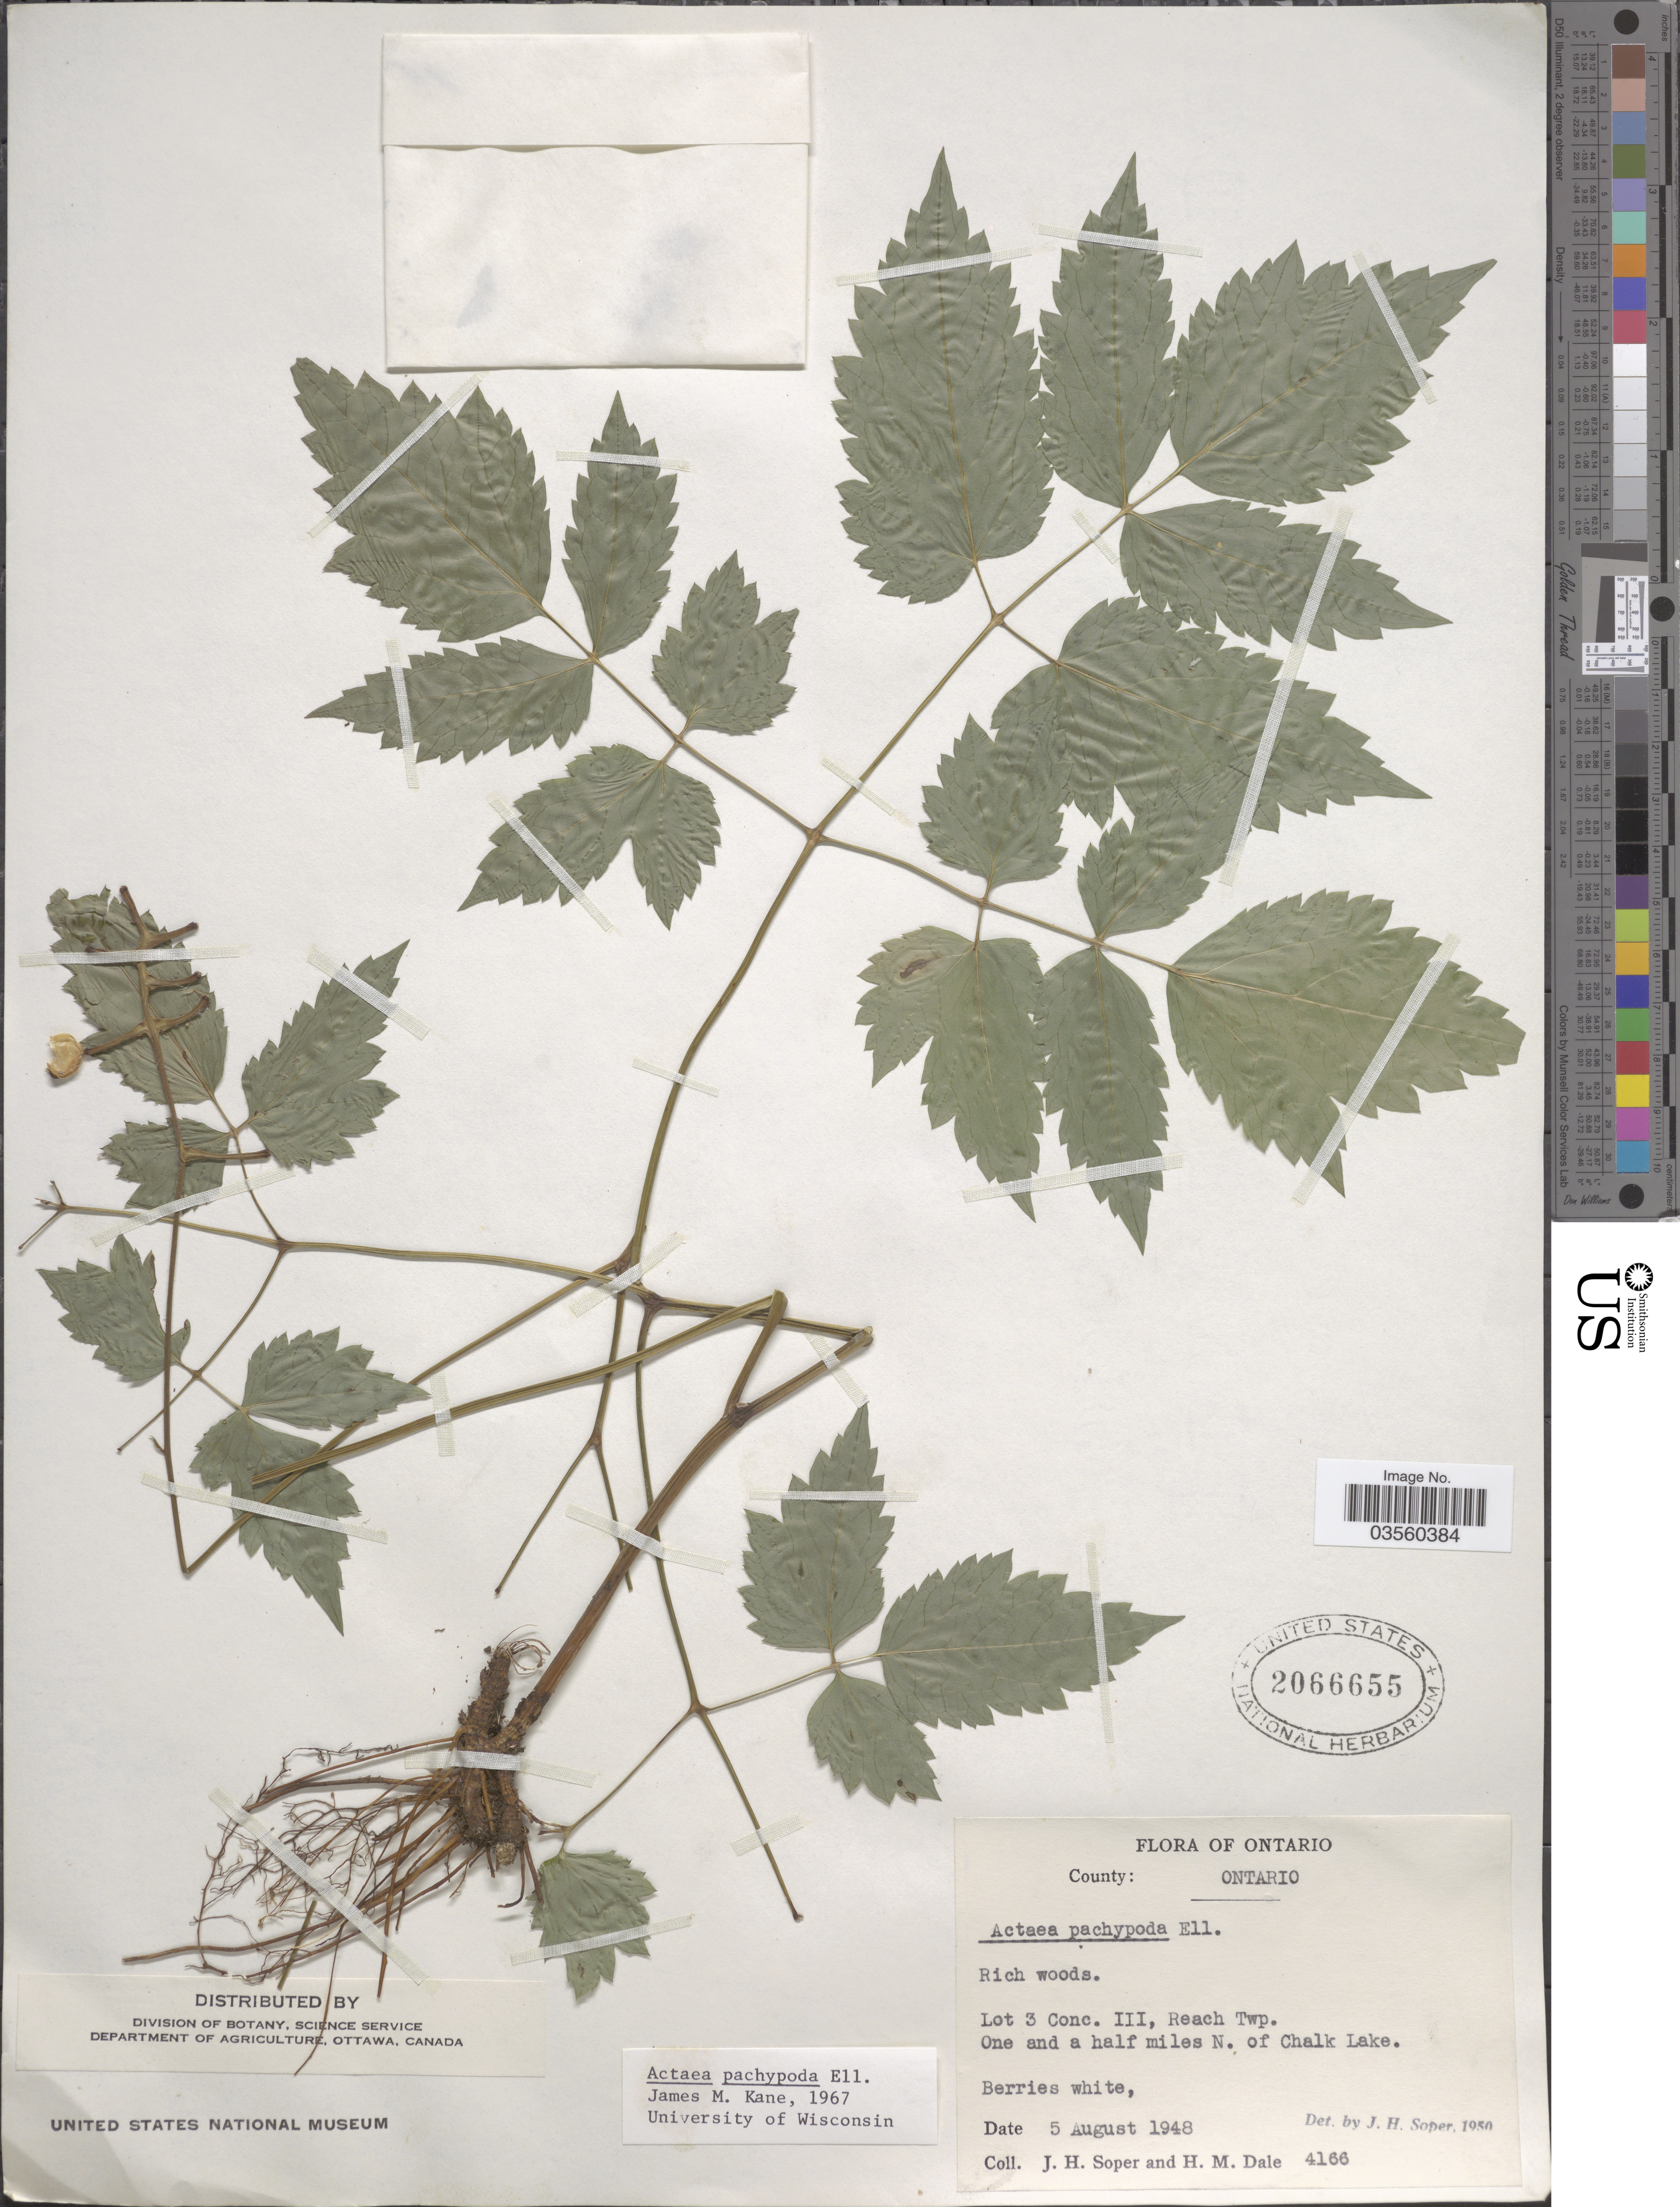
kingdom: Plantae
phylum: Tracheophyta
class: Magnoliopsida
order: Ranunculales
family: Ranunculaceae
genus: Actaea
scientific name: Actaea pachypoda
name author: Elliott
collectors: J. H. Soper & H. M. Dale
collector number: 4166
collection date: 1948-08-05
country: Canada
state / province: Ontario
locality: County: Ontario. Lot 3 Conc. III, Reach Twp. One and a half miles N. of Chalk Lake.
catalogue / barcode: US 2066655